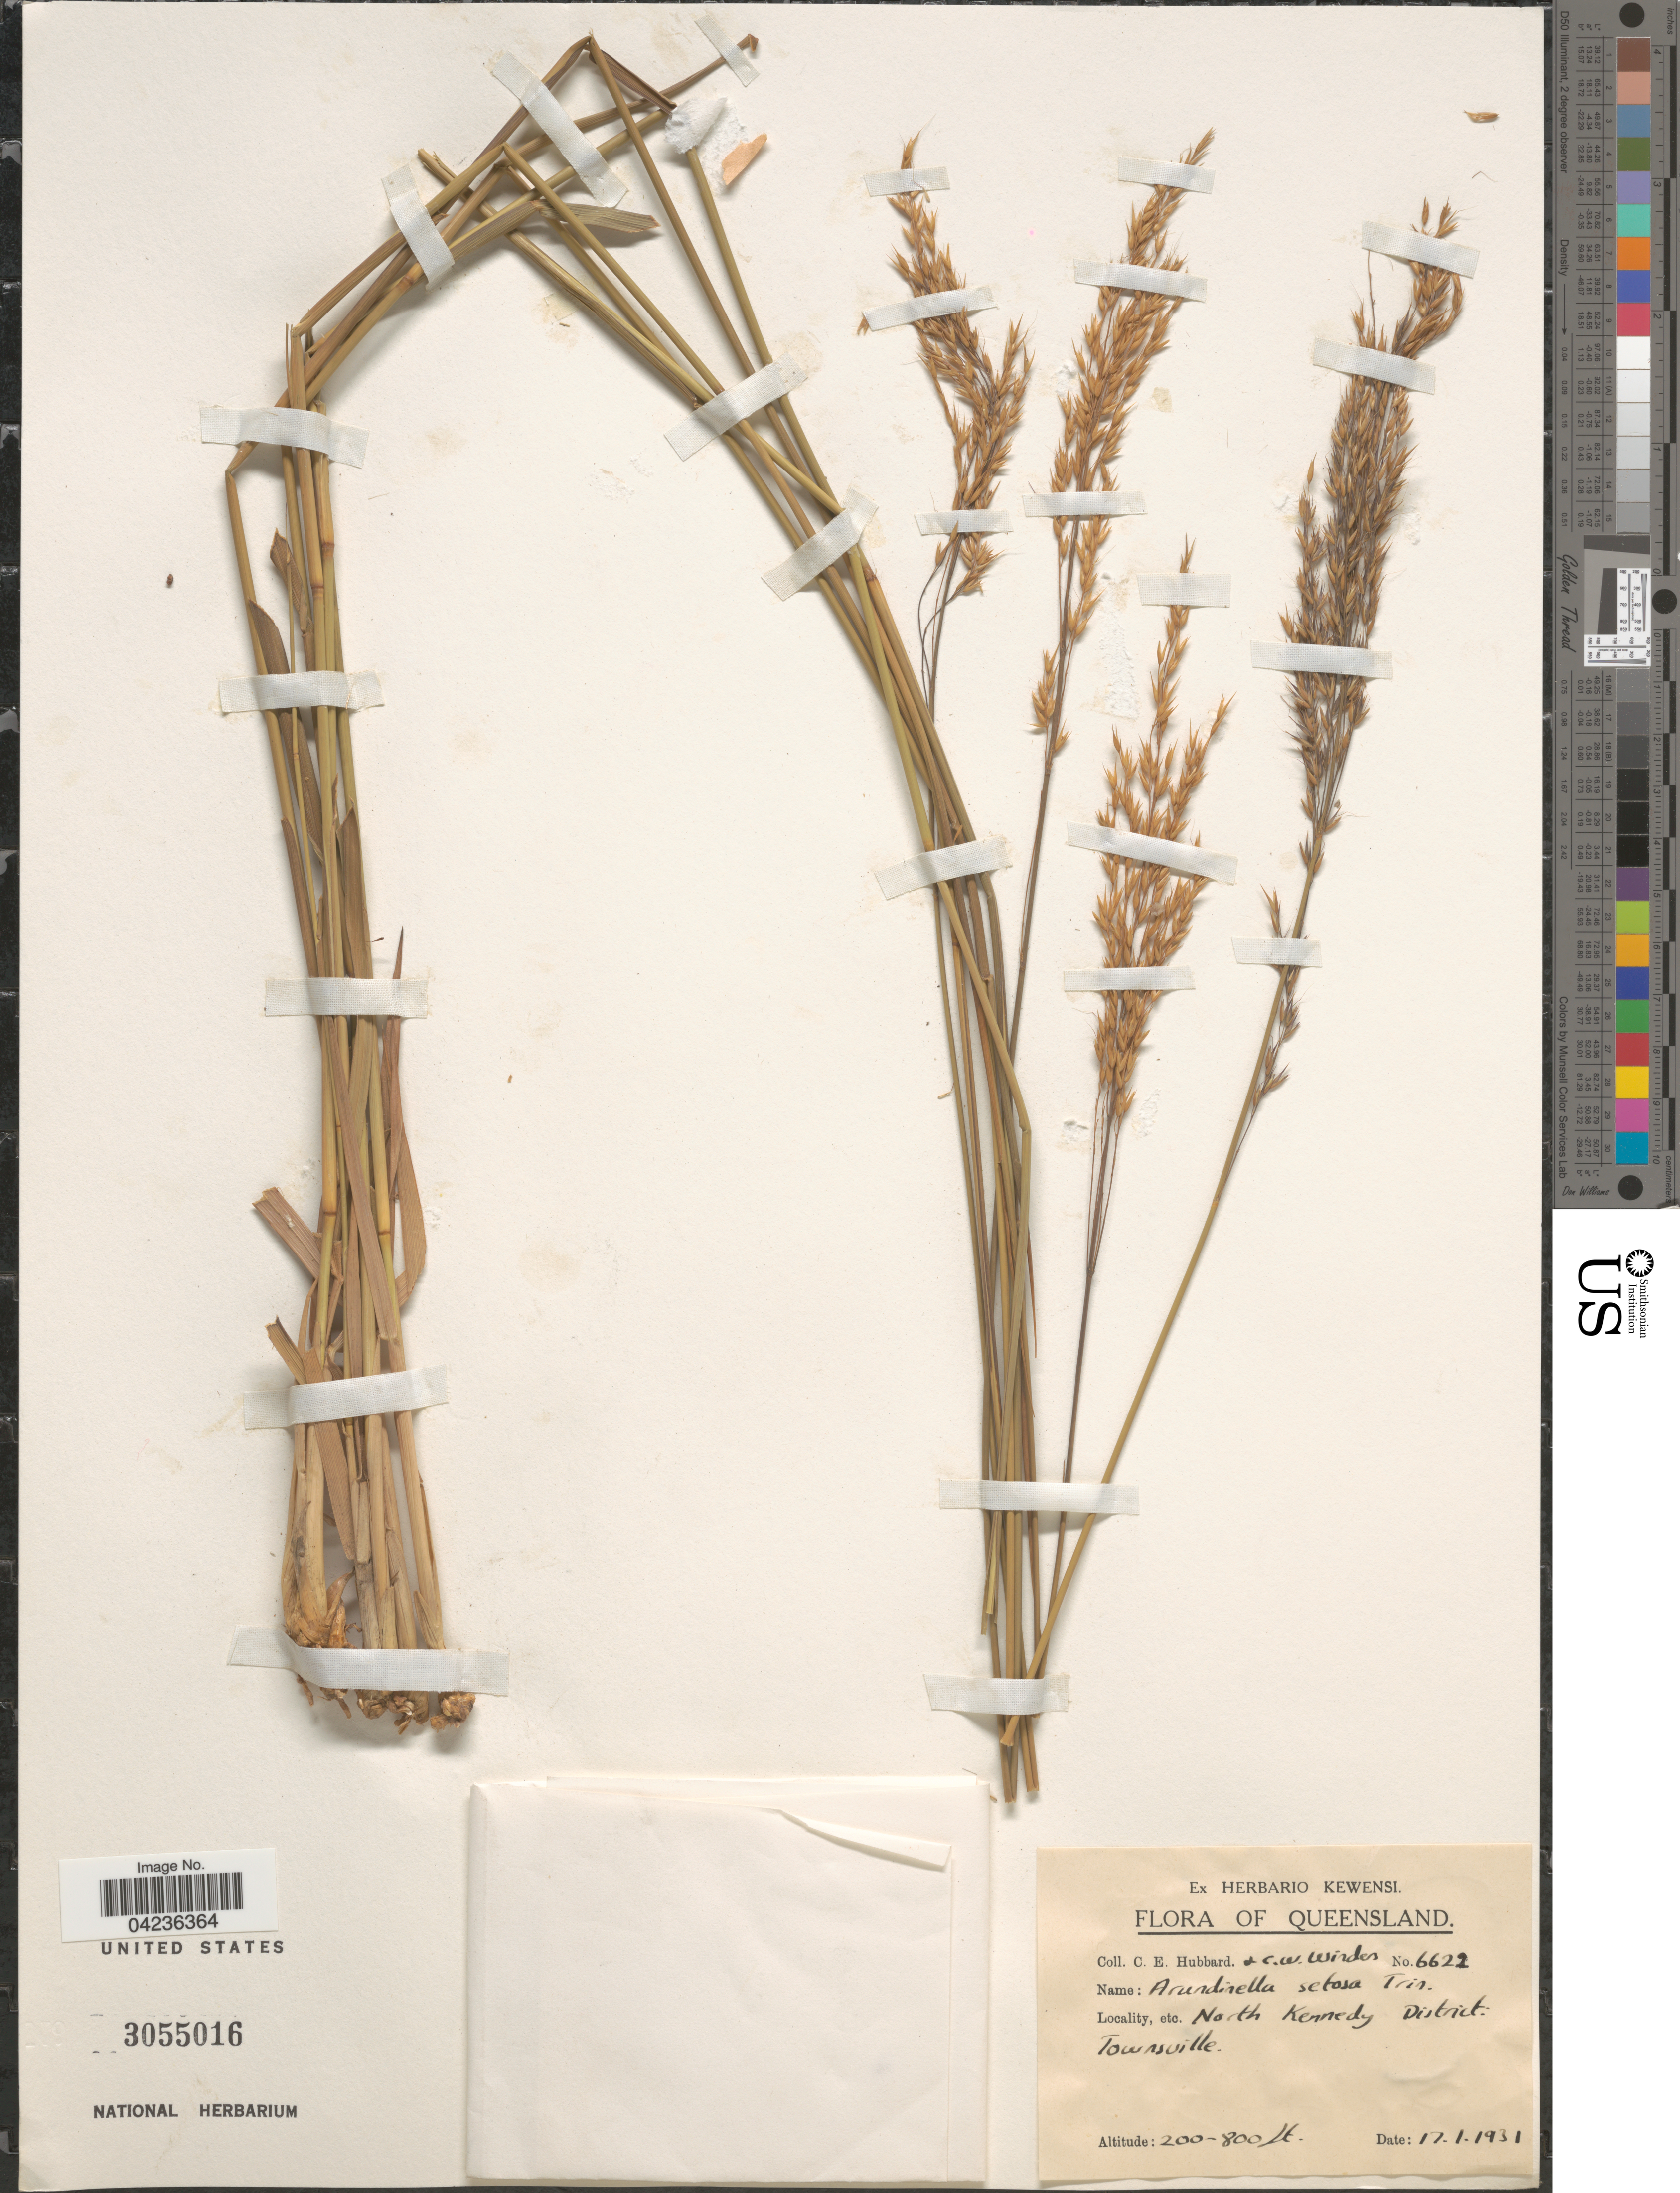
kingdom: Plantae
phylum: Tracheophyta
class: Liliopsida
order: Poales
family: Poaceae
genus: Arundinella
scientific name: Arundinella setosa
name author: Trin.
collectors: C. E. Hubbard & C. Winders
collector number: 6622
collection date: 1931-01-17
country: Australia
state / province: Queensland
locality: North Kennedy District. Townsville.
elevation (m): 61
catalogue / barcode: US 3055016